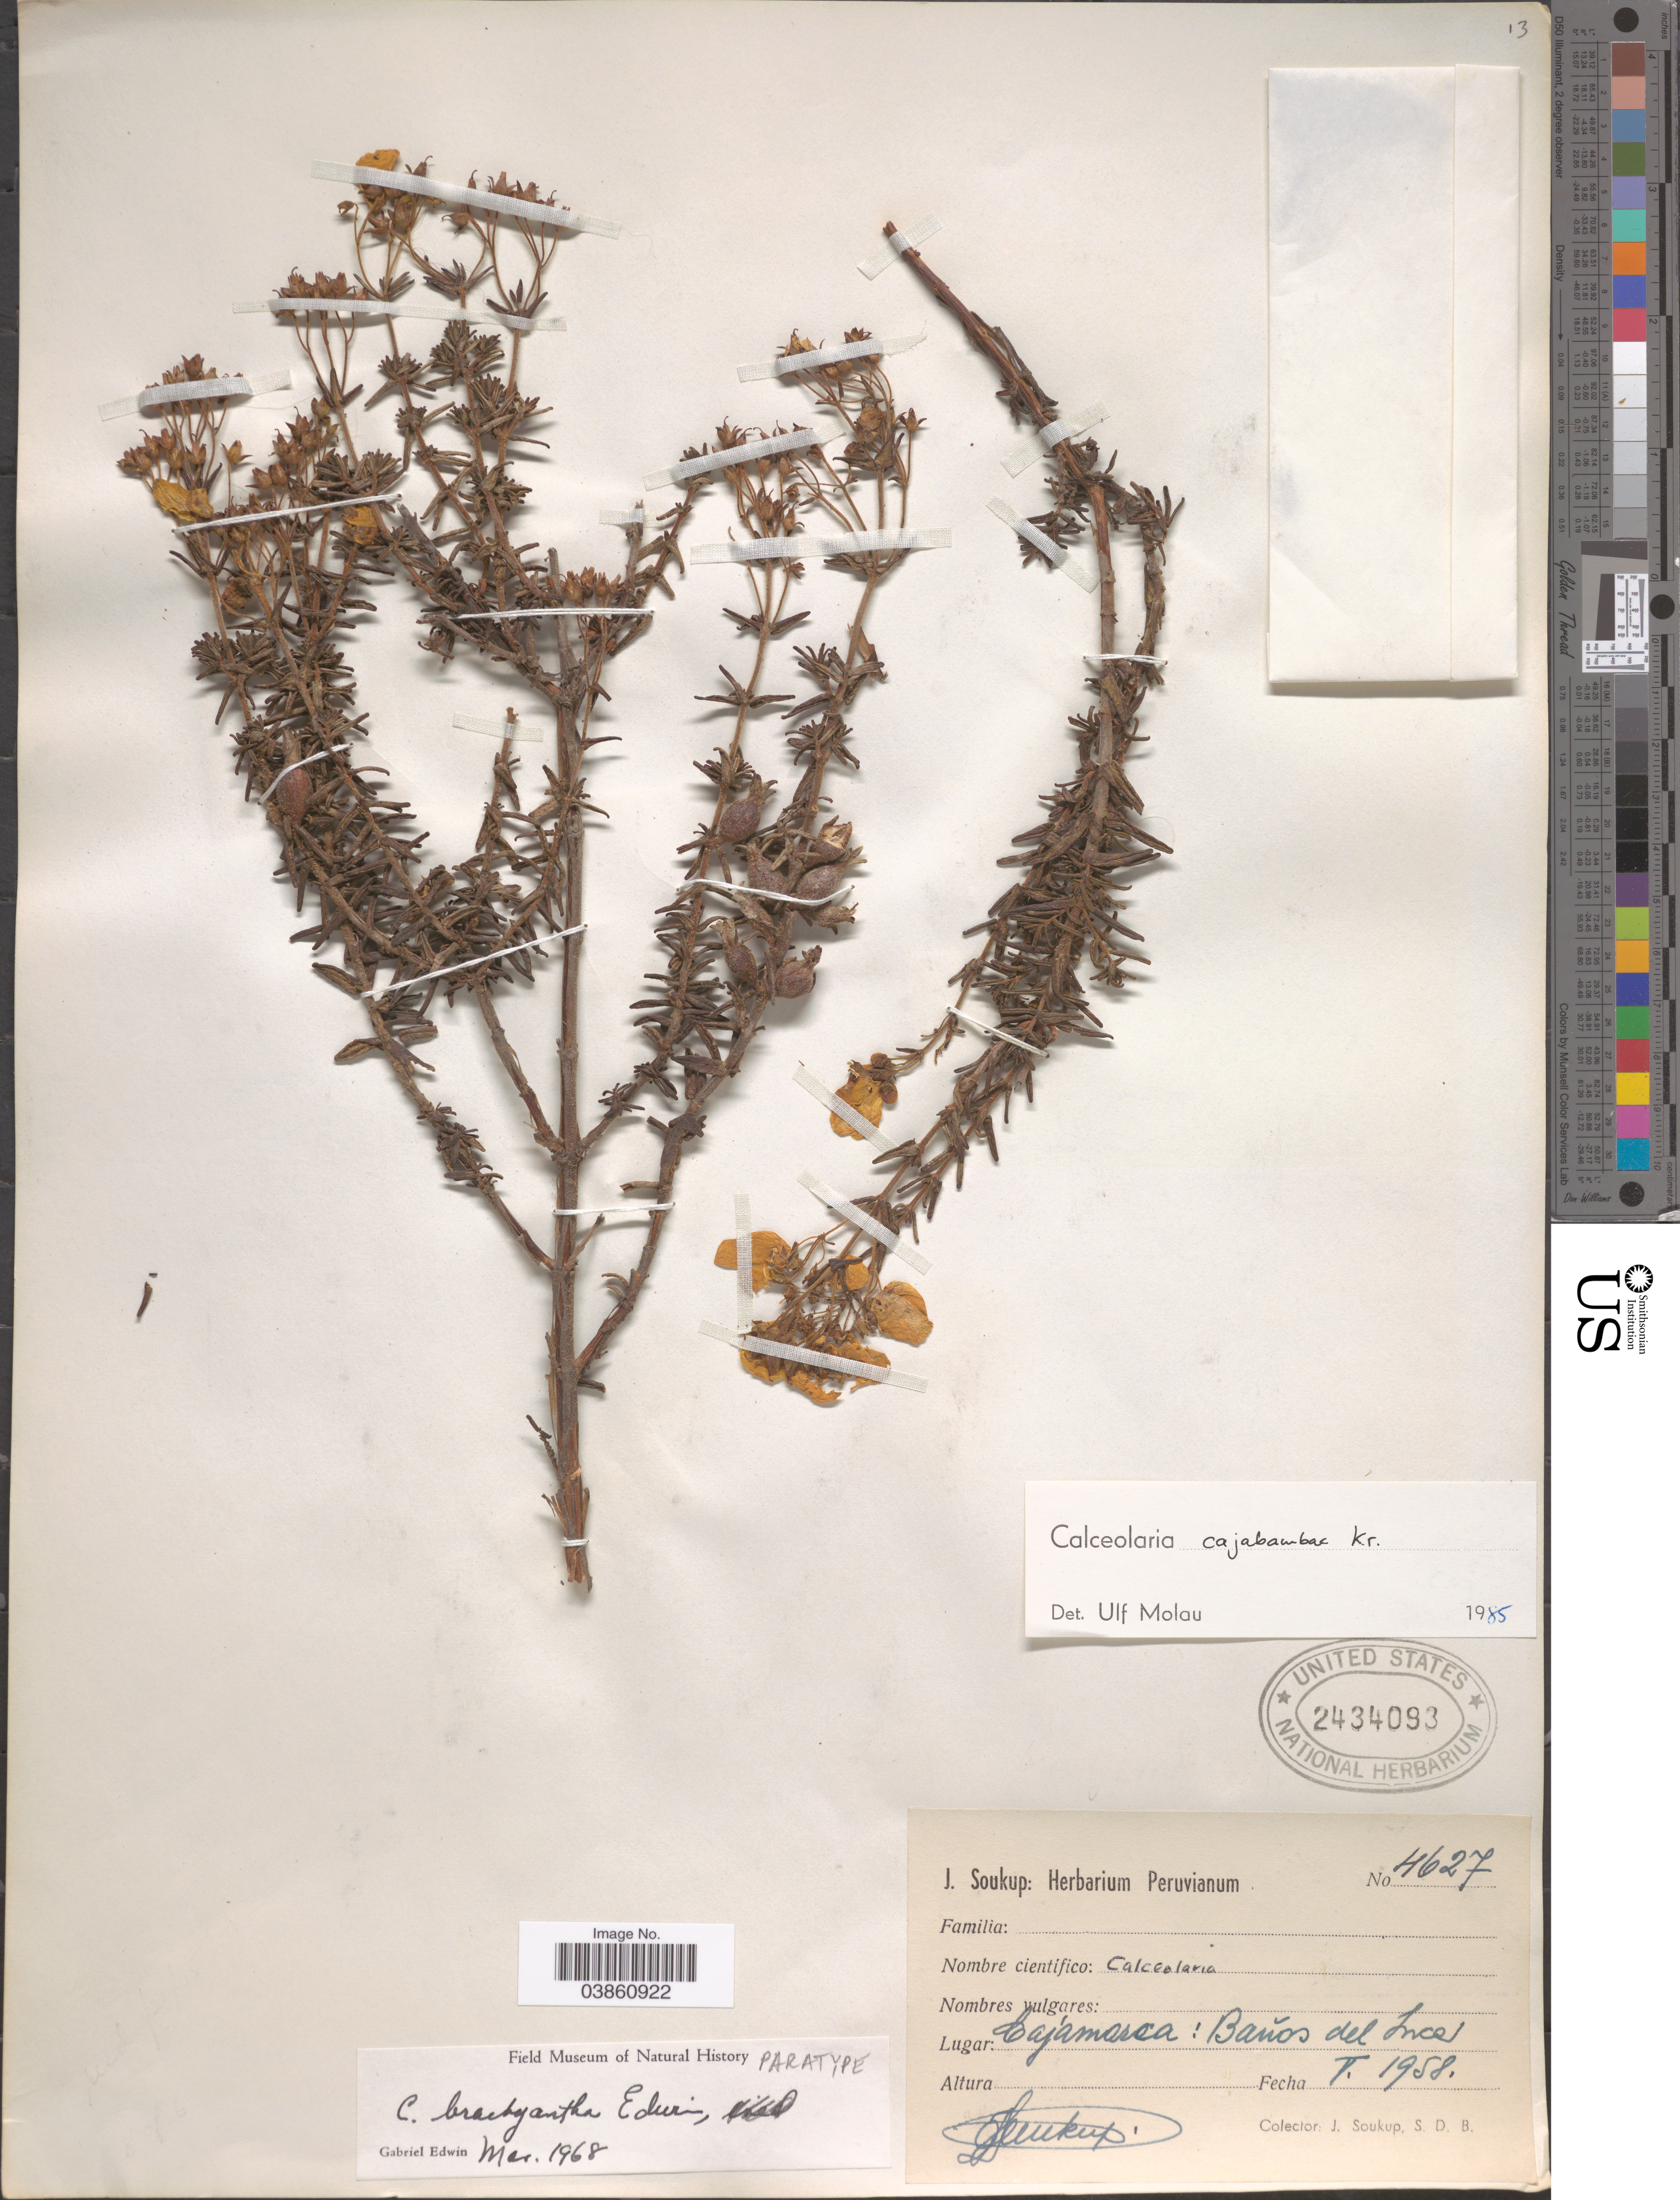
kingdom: Plantae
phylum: Tracheophyta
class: Magnoliopsida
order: Lamiales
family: Calceolariaceae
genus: Calceolaria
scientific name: Calceolaria cajabambae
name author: Kraenzl.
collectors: J. Soukup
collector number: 4627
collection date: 1958-05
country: Peru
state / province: Cajamarca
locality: Baños del Inca.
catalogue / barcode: US 2434093